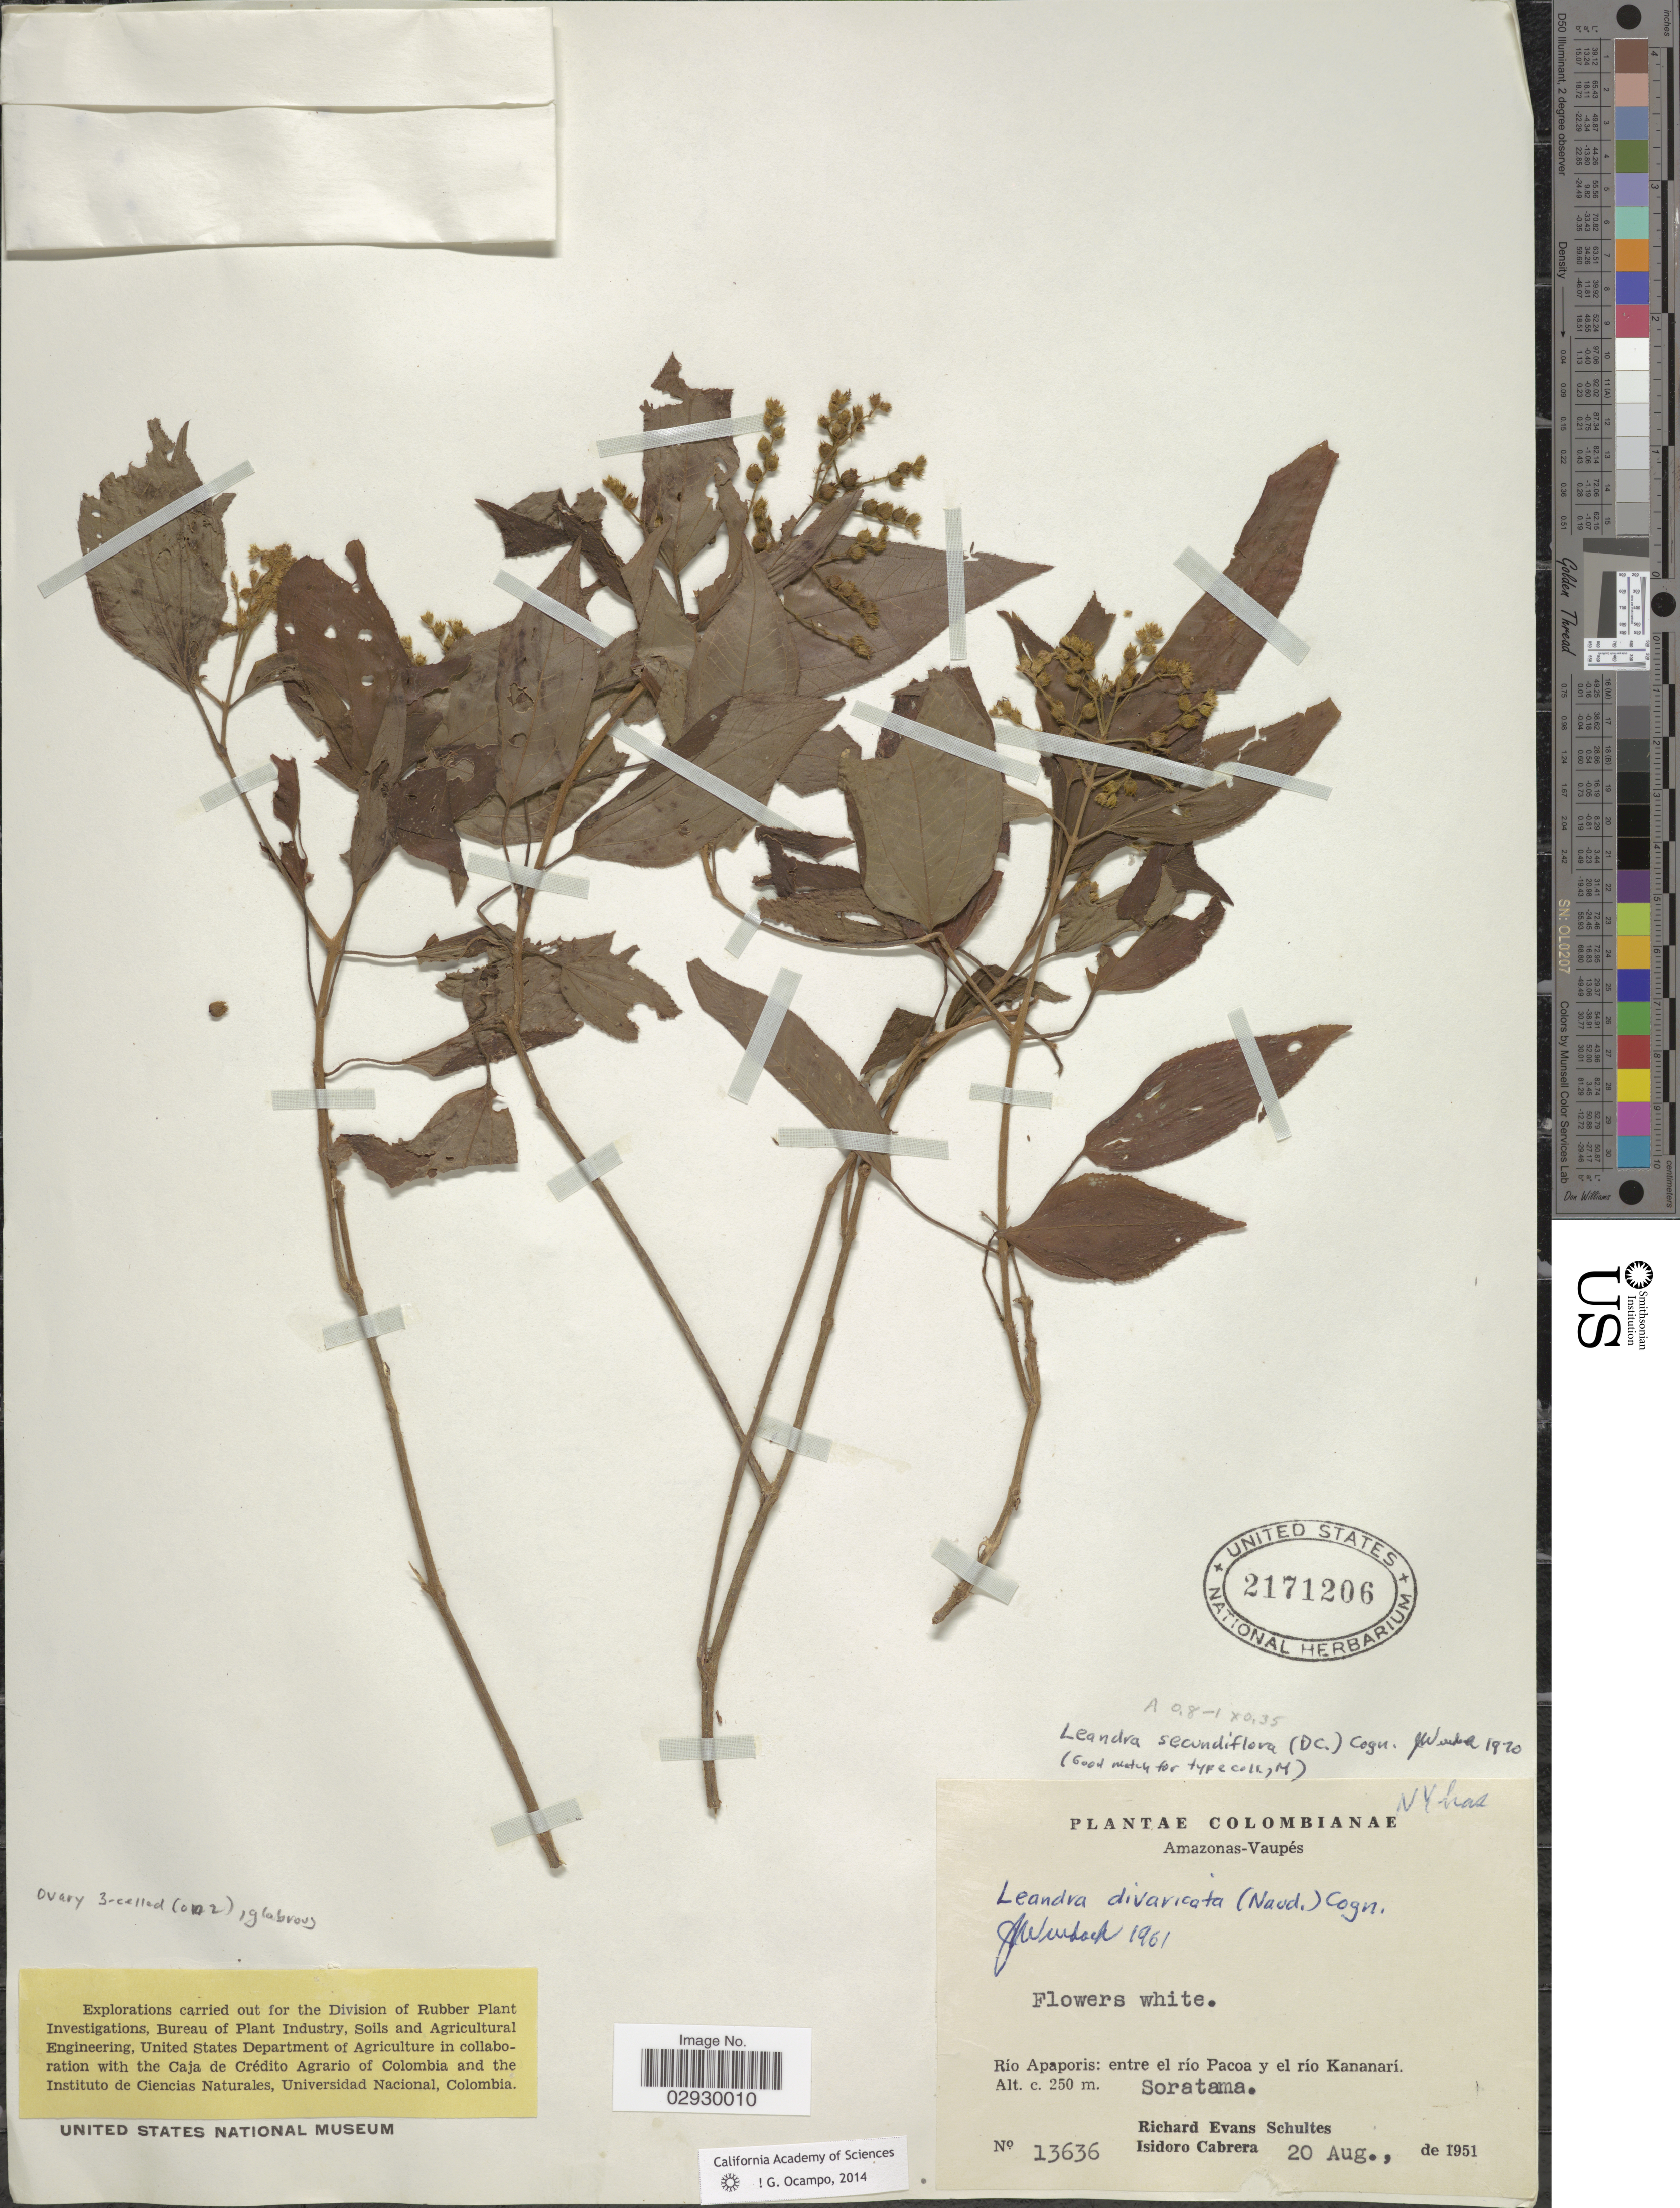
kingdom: Plantae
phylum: Tracheophyta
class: Magnoliopsida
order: Myrtales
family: Melastomataceae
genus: Leandra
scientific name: Leandra secundiflora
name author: (DC.) Cogn.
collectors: R. E. Schultes & I. Cabrera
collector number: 13636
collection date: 1951-08-20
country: Colombia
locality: Amazonas-Vaupés, Río Apaporis: entre el río Pacoa y el río Kananarí. Soratama.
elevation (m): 250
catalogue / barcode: US 2171206